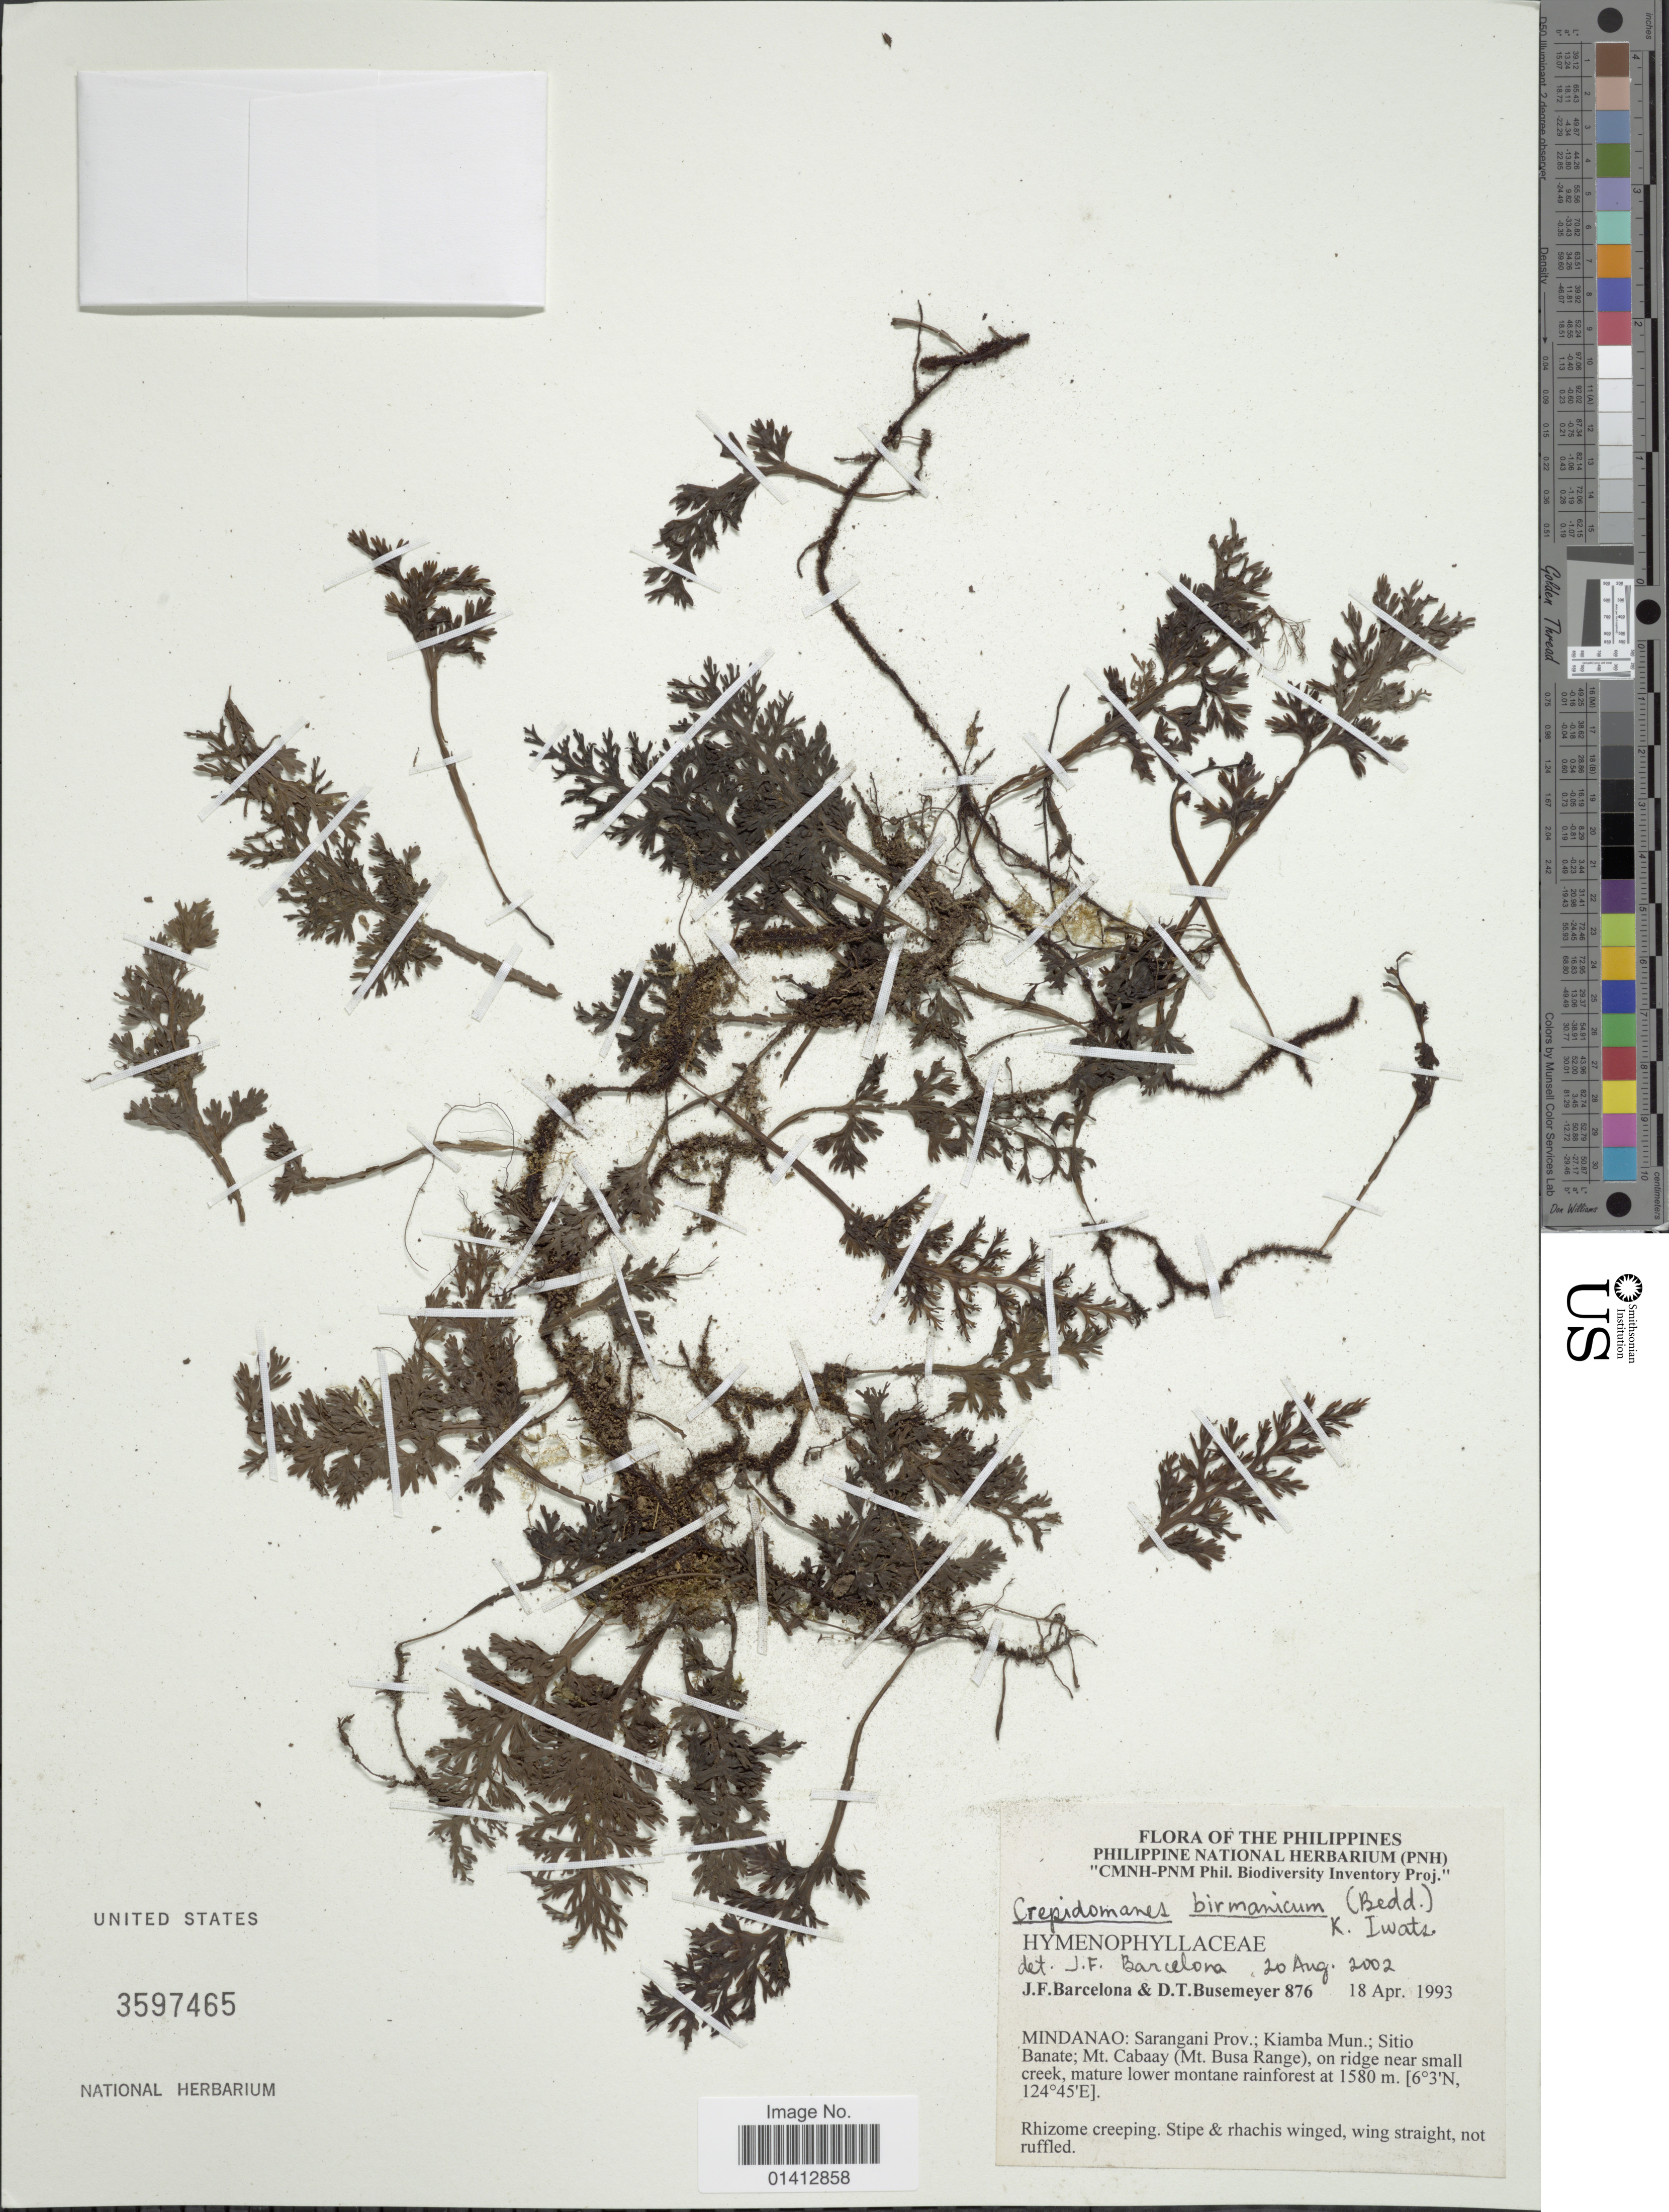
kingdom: Plantae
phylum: Tracheophyta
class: Polypodiopsida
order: Hymenophyllales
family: Hymenophyllaceae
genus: Crepidomanes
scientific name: Crepidomanes birmanicum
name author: (Bedd.) K. Iwats.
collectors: J. F. Barcelona & D. Busemeyer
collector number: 876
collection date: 1993-04-18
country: Philippines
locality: Mindanao: Sarangai Prov; Kiamba Mun; Sitio Banate; Mt Cabaay (Mt Busa Range), on ridge near small creek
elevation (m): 1580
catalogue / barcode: US 3597465